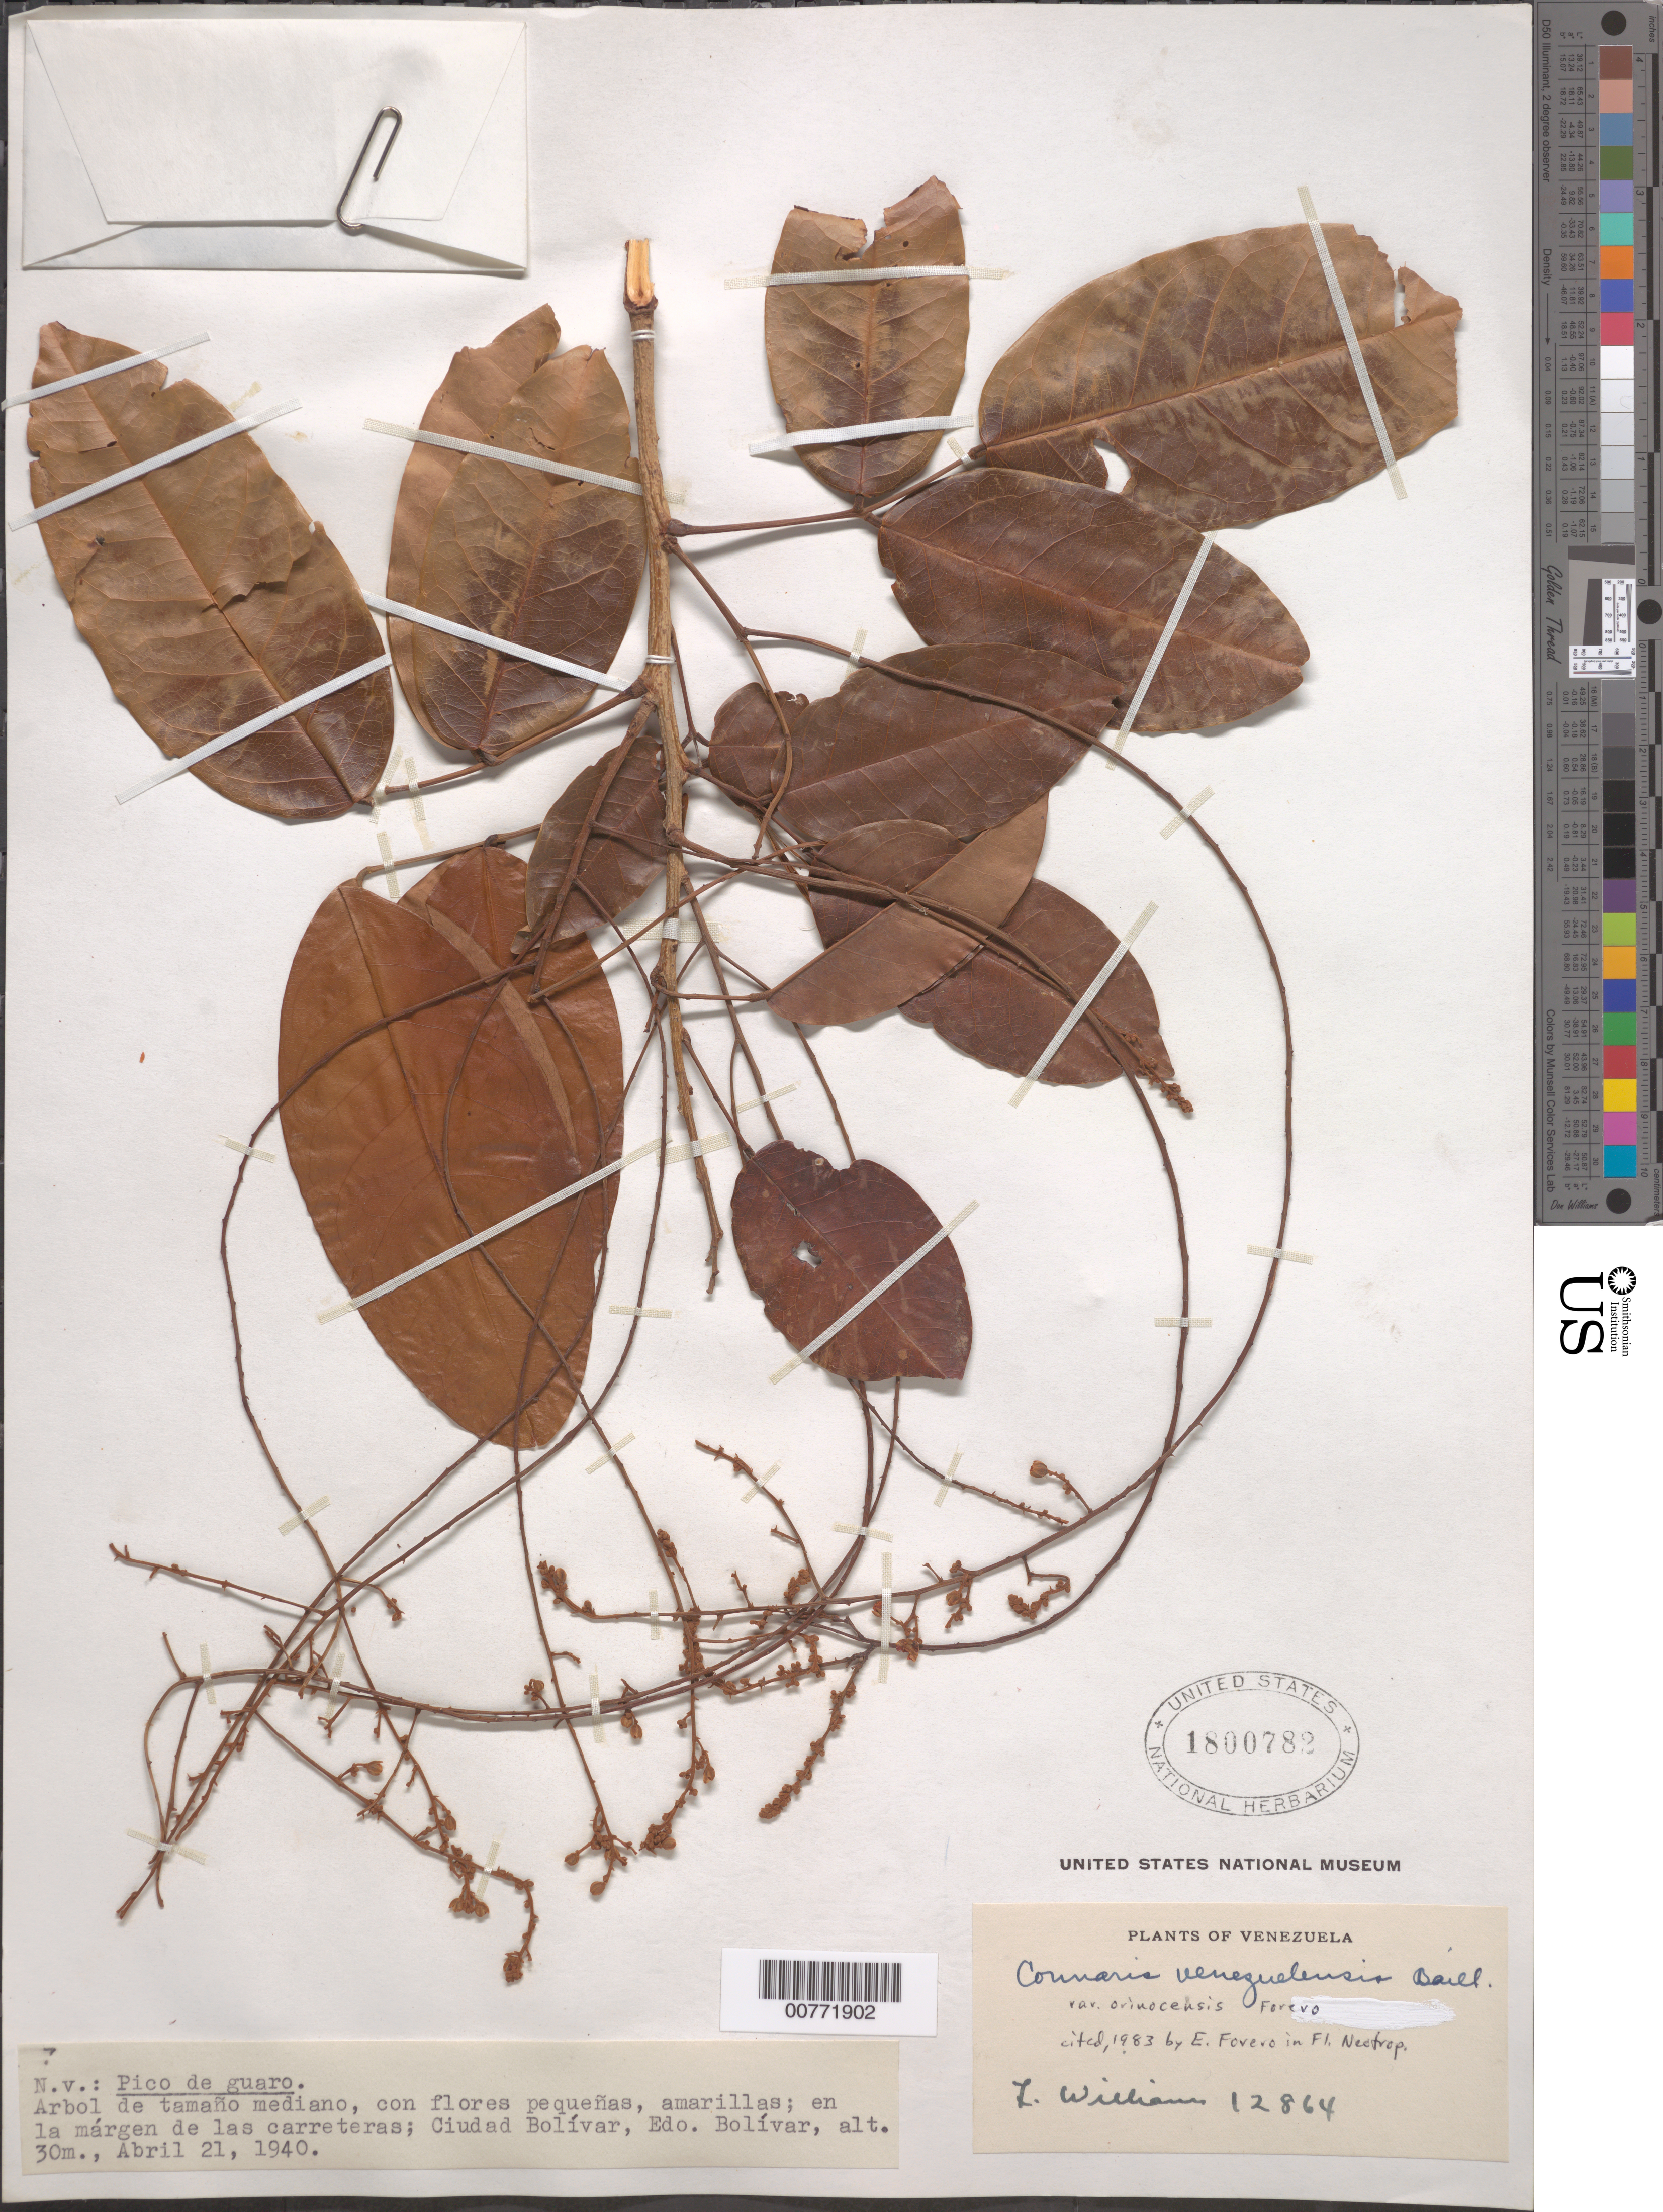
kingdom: Plantae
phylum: Tracheophyta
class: Magnoliopsida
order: Oxalidales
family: Connaraceae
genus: Connarus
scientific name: Connarus venezuelanus var. orinocensis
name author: Forero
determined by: Forero, E.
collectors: Ll. Williams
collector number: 12864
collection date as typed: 21-Apr-40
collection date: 1940-04-21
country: Venezuela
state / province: Bolívar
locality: Ciudad Bolívar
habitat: Márgen de las carreteras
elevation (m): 30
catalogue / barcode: US 1800782